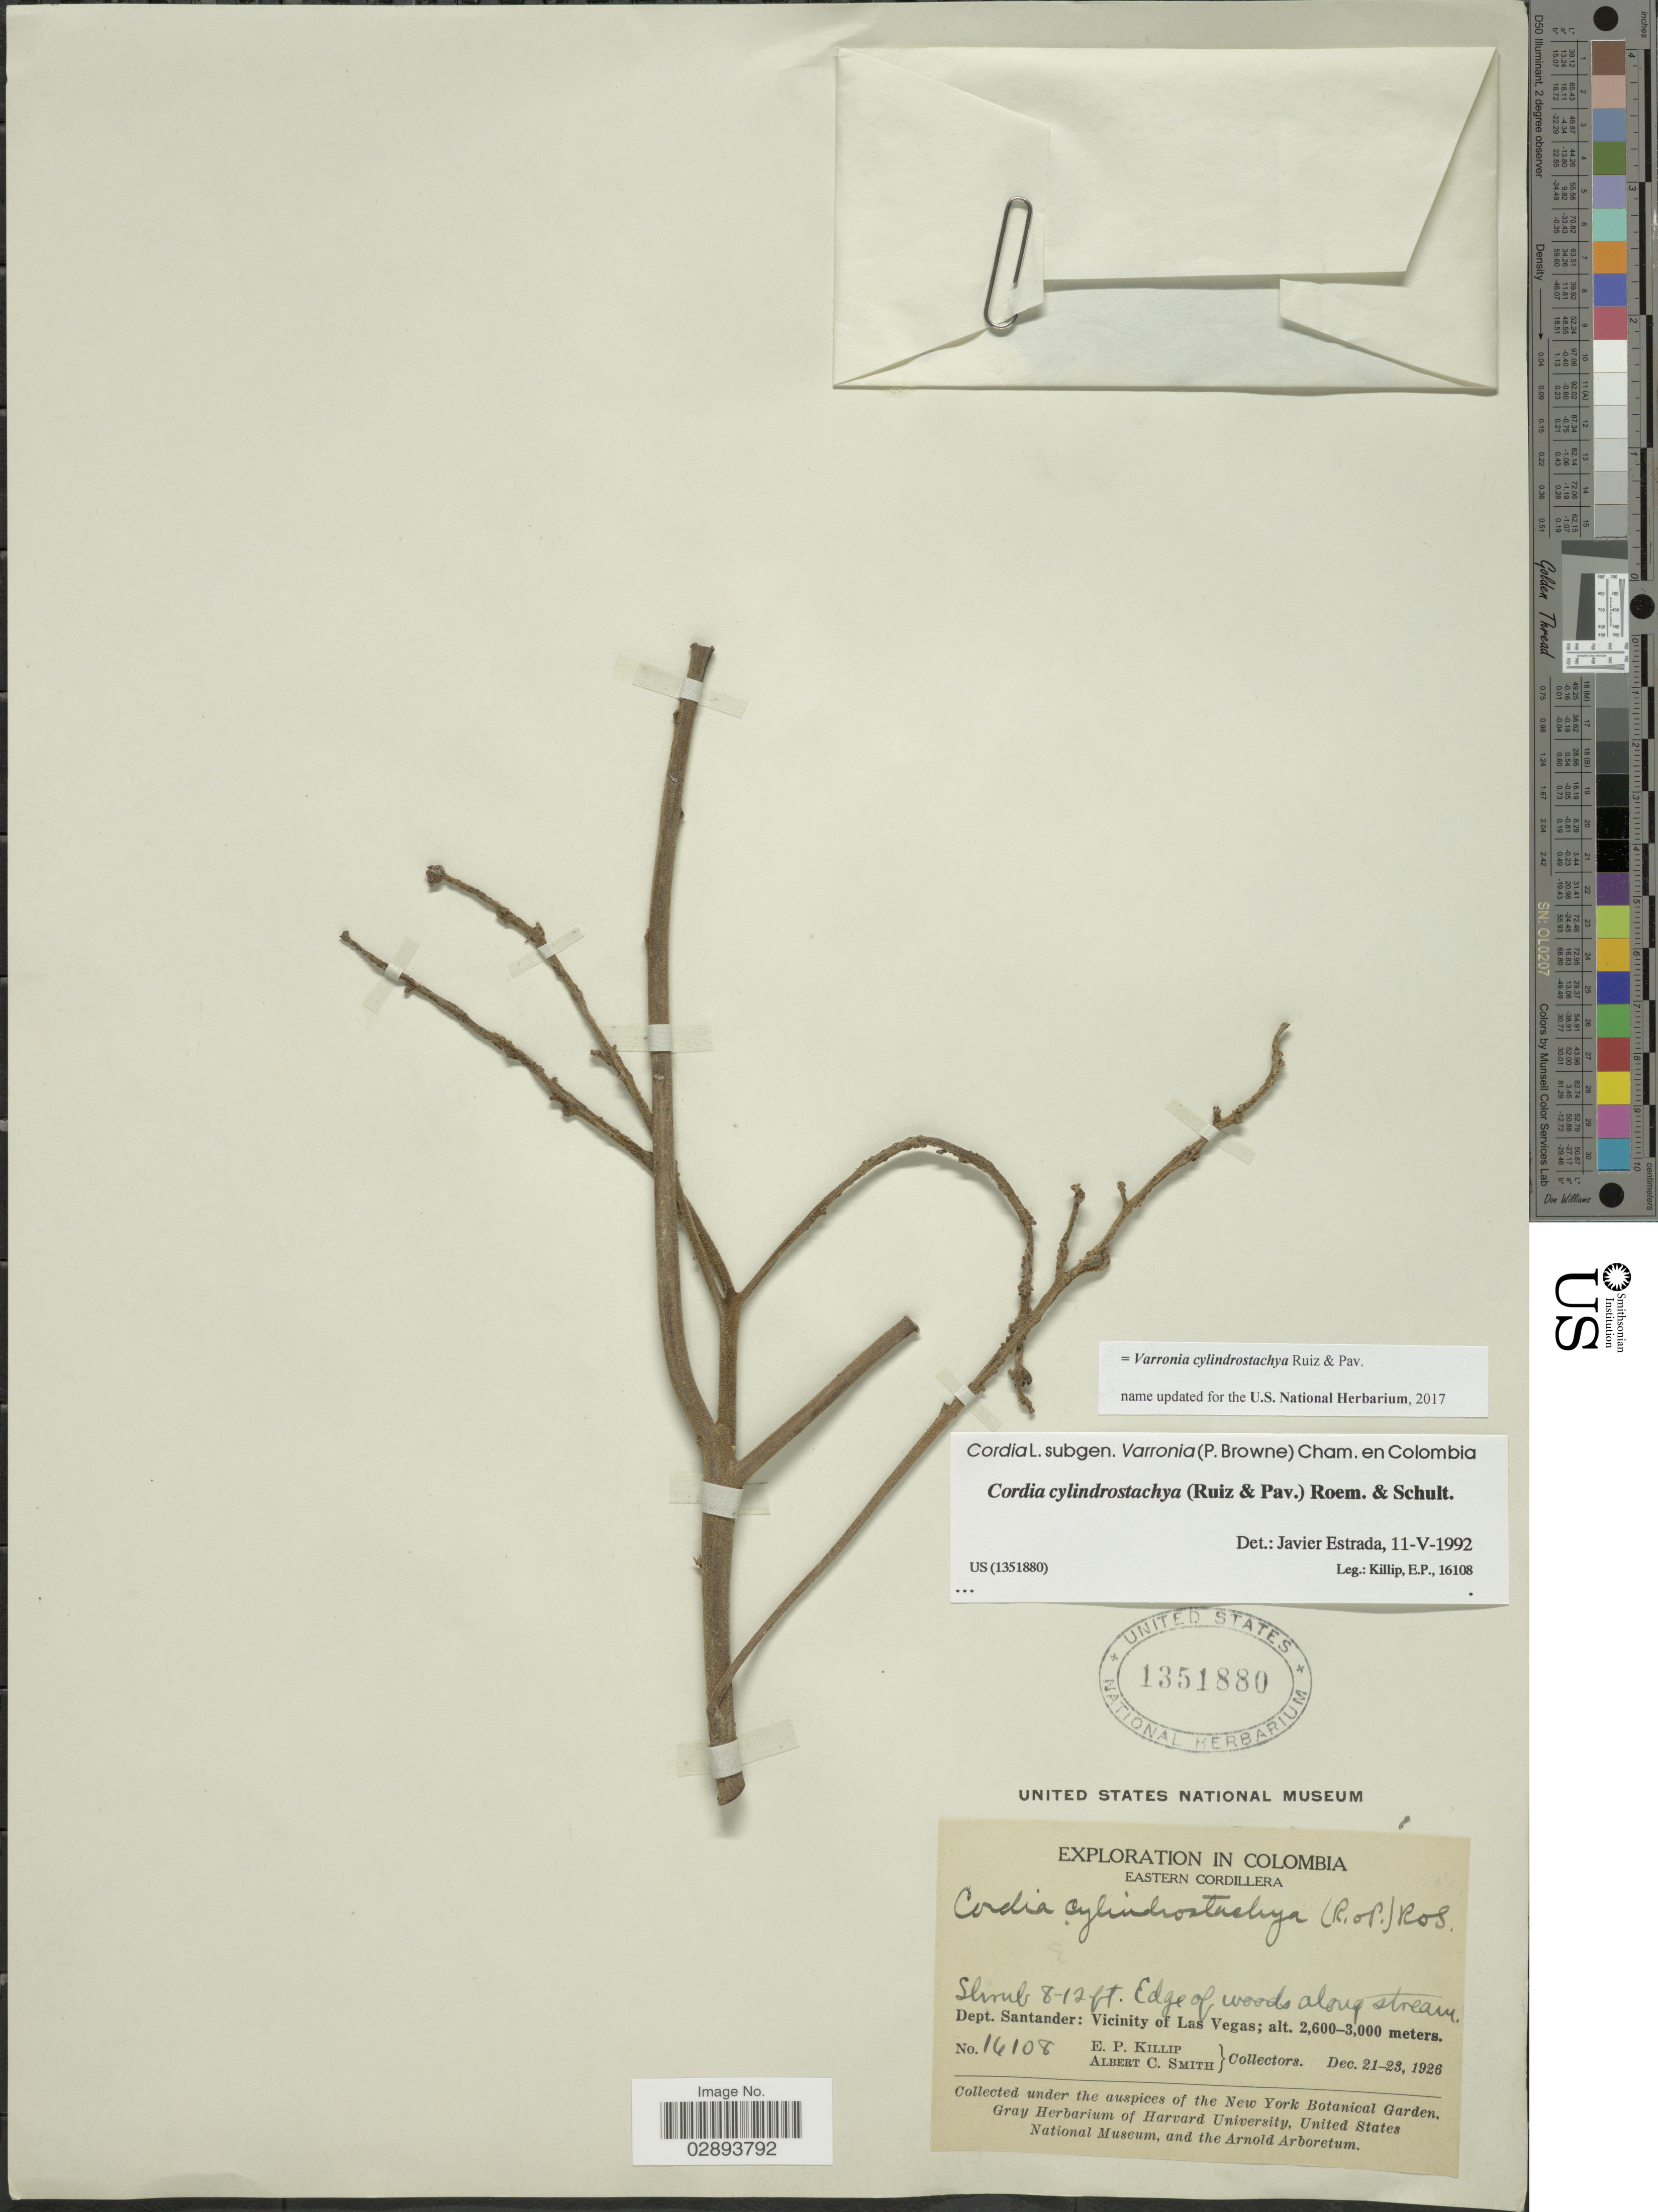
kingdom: Plantae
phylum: Tracheophyta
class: Magnoliopsida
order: Boraginales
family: Cordiaceae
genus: Varronia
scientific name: Varronia cylindrostachya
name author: Ruiz & Pav.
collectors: E. P. Killip & A. C. Smith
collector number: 16108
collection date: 1926-12-21/1926-12-23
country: Colombia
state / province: Santander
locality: Eastern Cordillera, Dept. Santander, Vicinity of Las Vegas.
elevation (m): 2600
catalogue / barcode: US 1351880